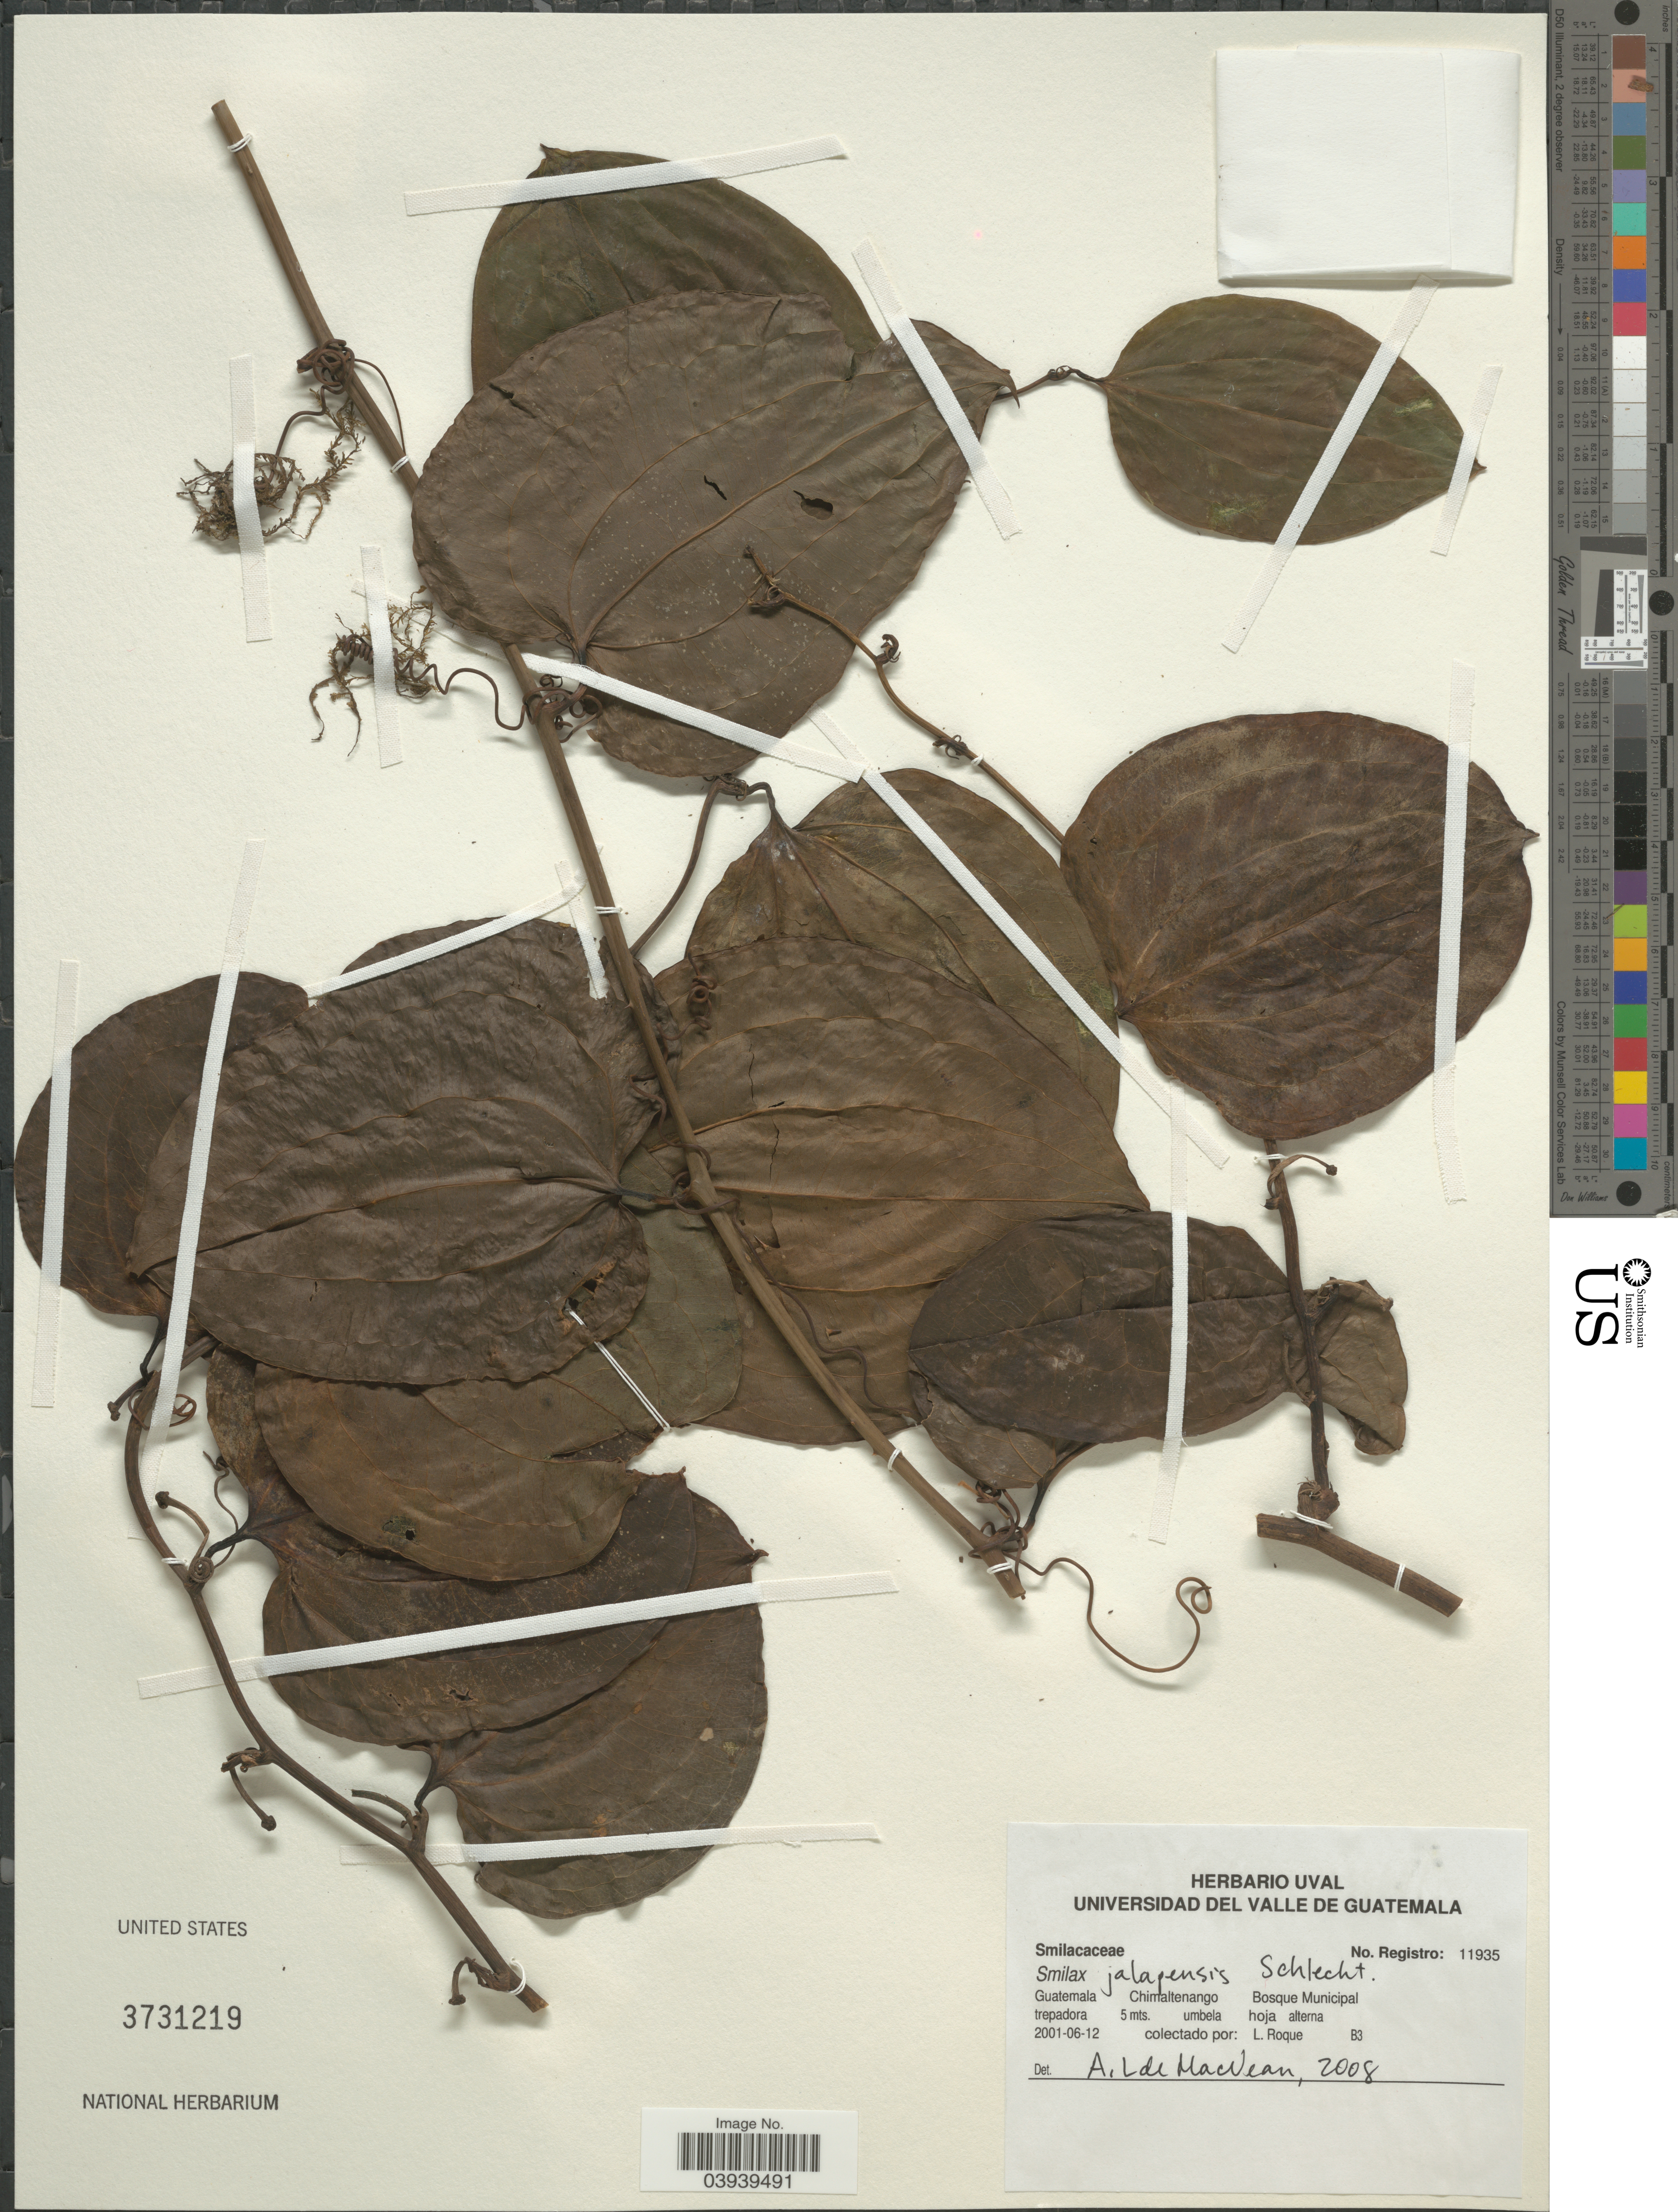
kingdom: Plantae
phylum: Tracheophyta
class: Liliopsida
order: Liliales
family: Smilacaceae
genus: Smilax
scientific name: Smilax jalapensis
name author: Schltdl.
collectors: L. Roque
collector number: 11935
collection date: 2001-06-12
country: Guatemala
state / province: Chimaltenango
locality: Bosque Municipal.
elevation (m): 5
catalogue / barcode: US 3731219